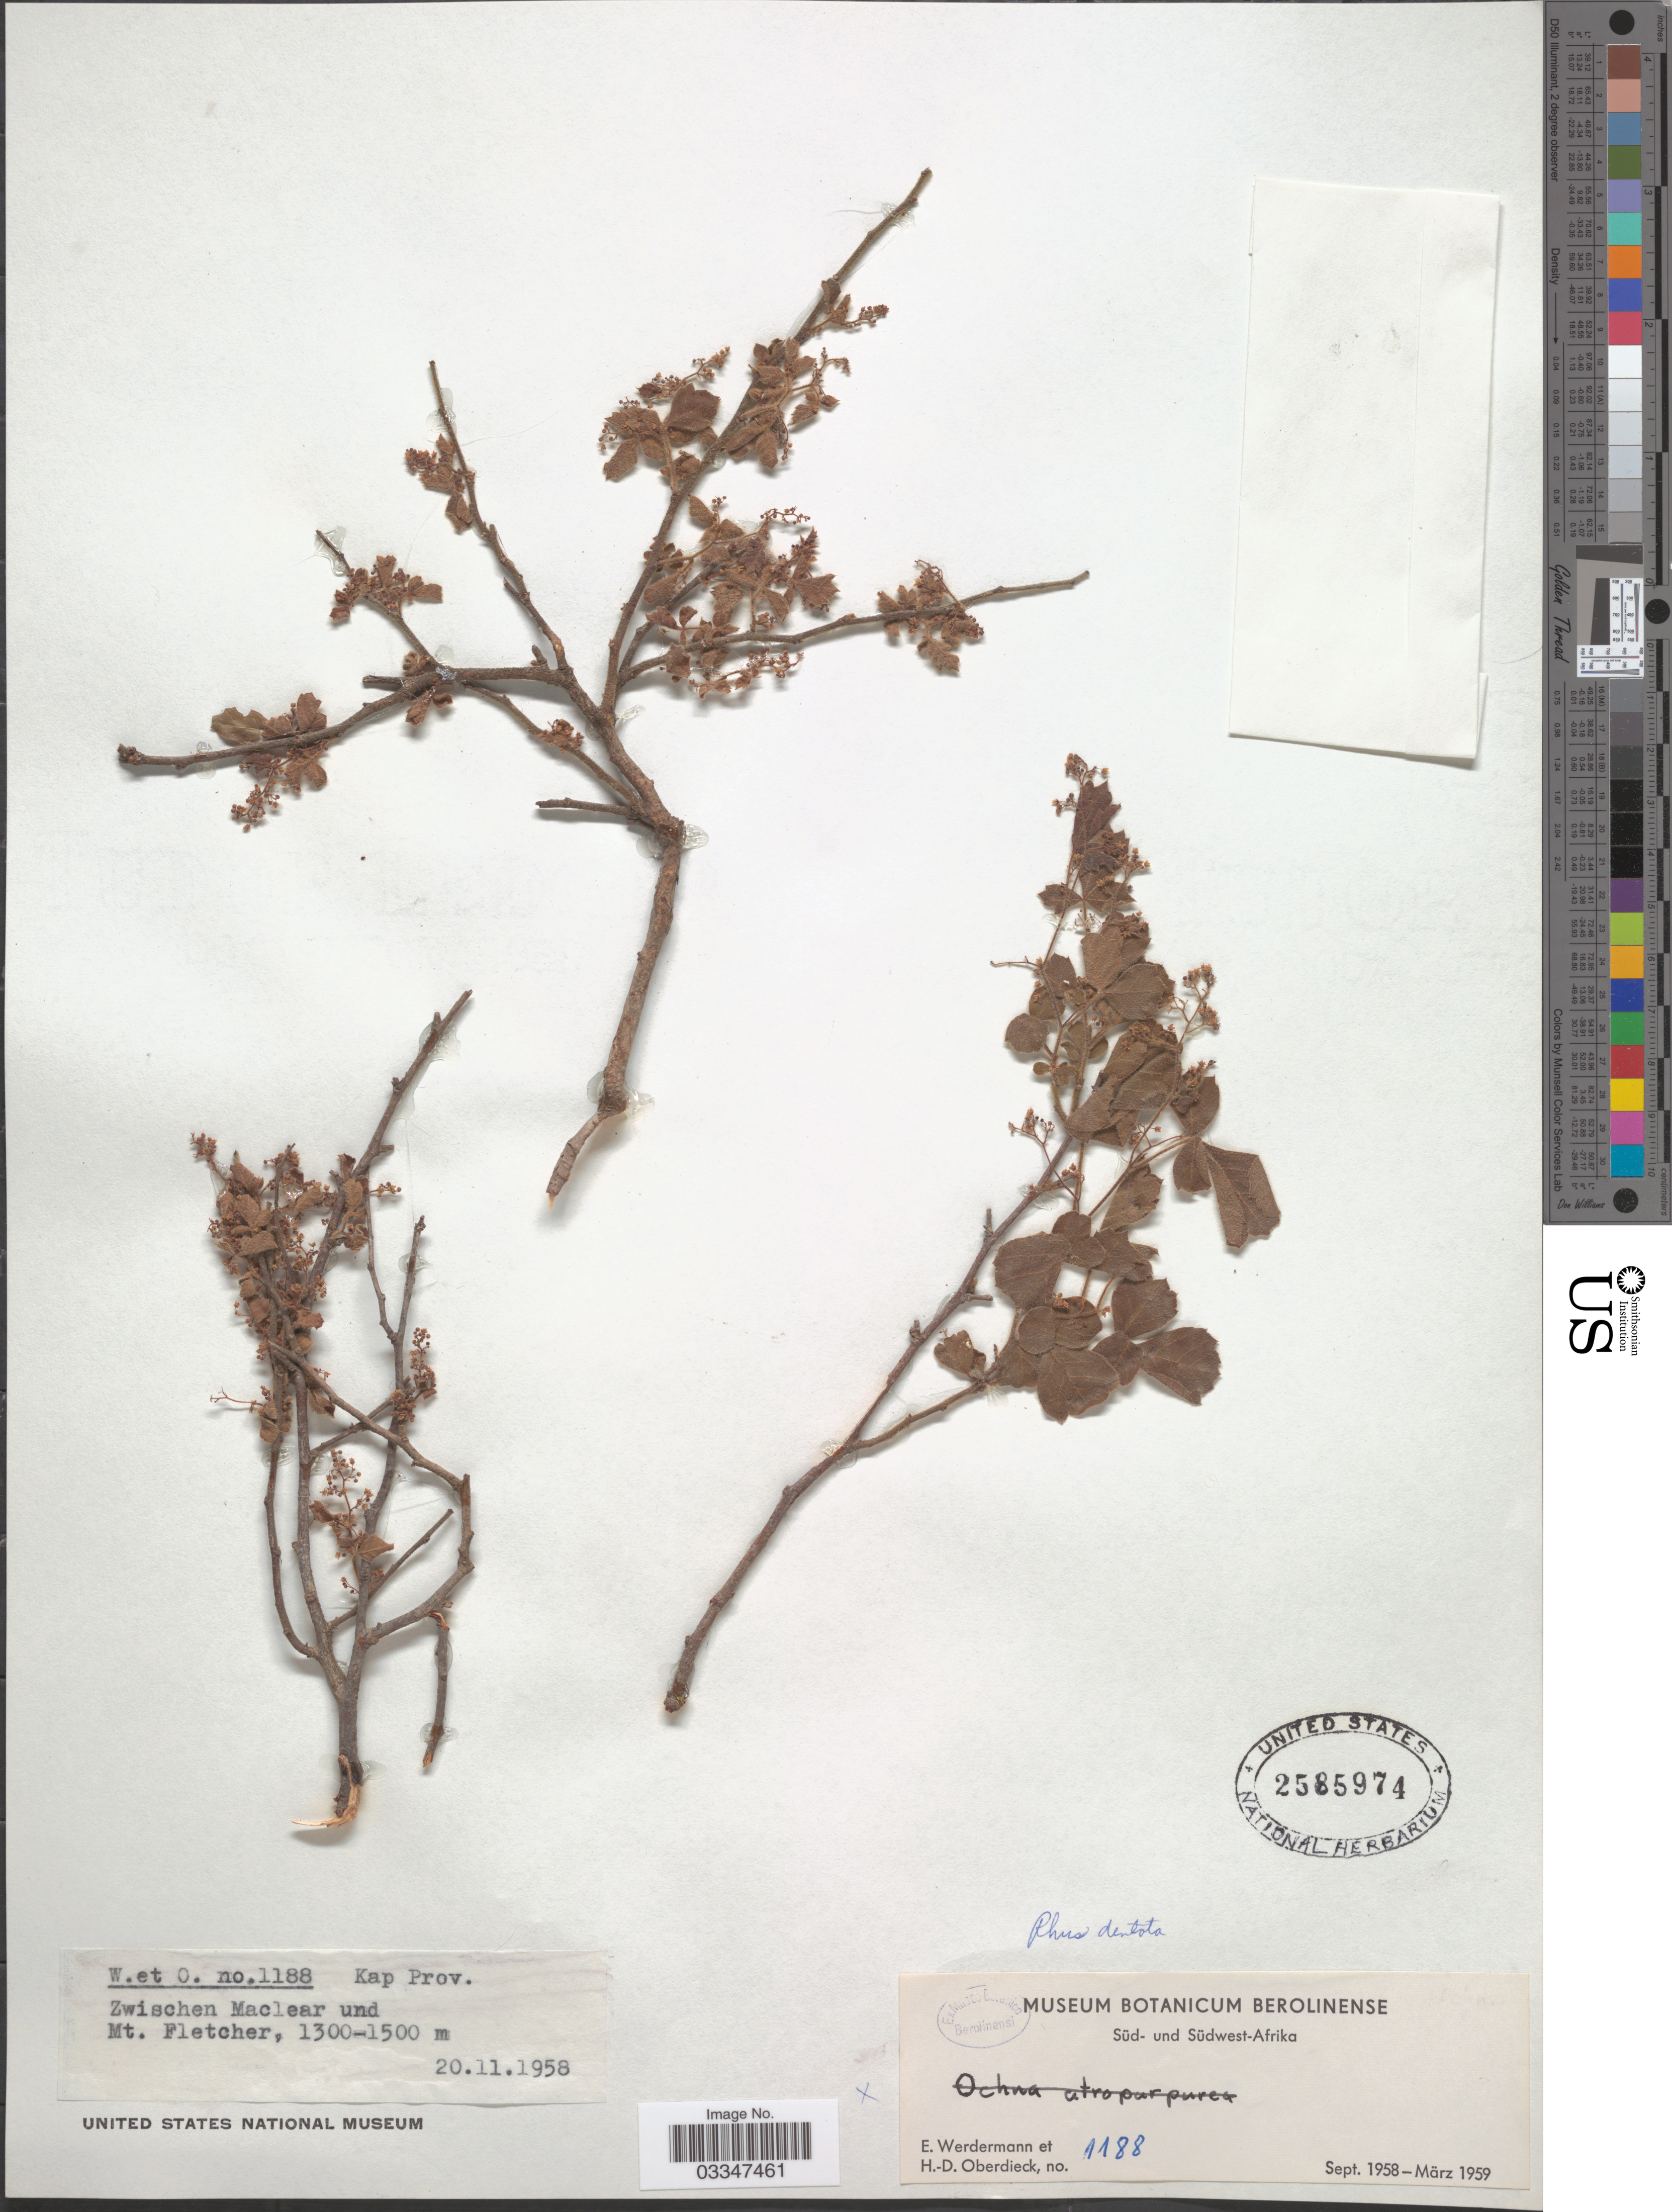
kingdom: Plantae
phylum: Tracheophyta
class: Magnoliopsida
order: Sapindales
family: Anacardiaceae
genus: Rhus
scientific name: Rhus dentata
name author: Thunb.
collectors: E. Werdermann & H. Oberdieck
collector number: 1188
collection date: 1958-11-20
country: South Africa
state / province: Eastern Cape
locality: Kap Prov. Zwischen Maclear und Mt. Fletcher.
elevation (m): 1300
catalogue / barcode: US 2585974